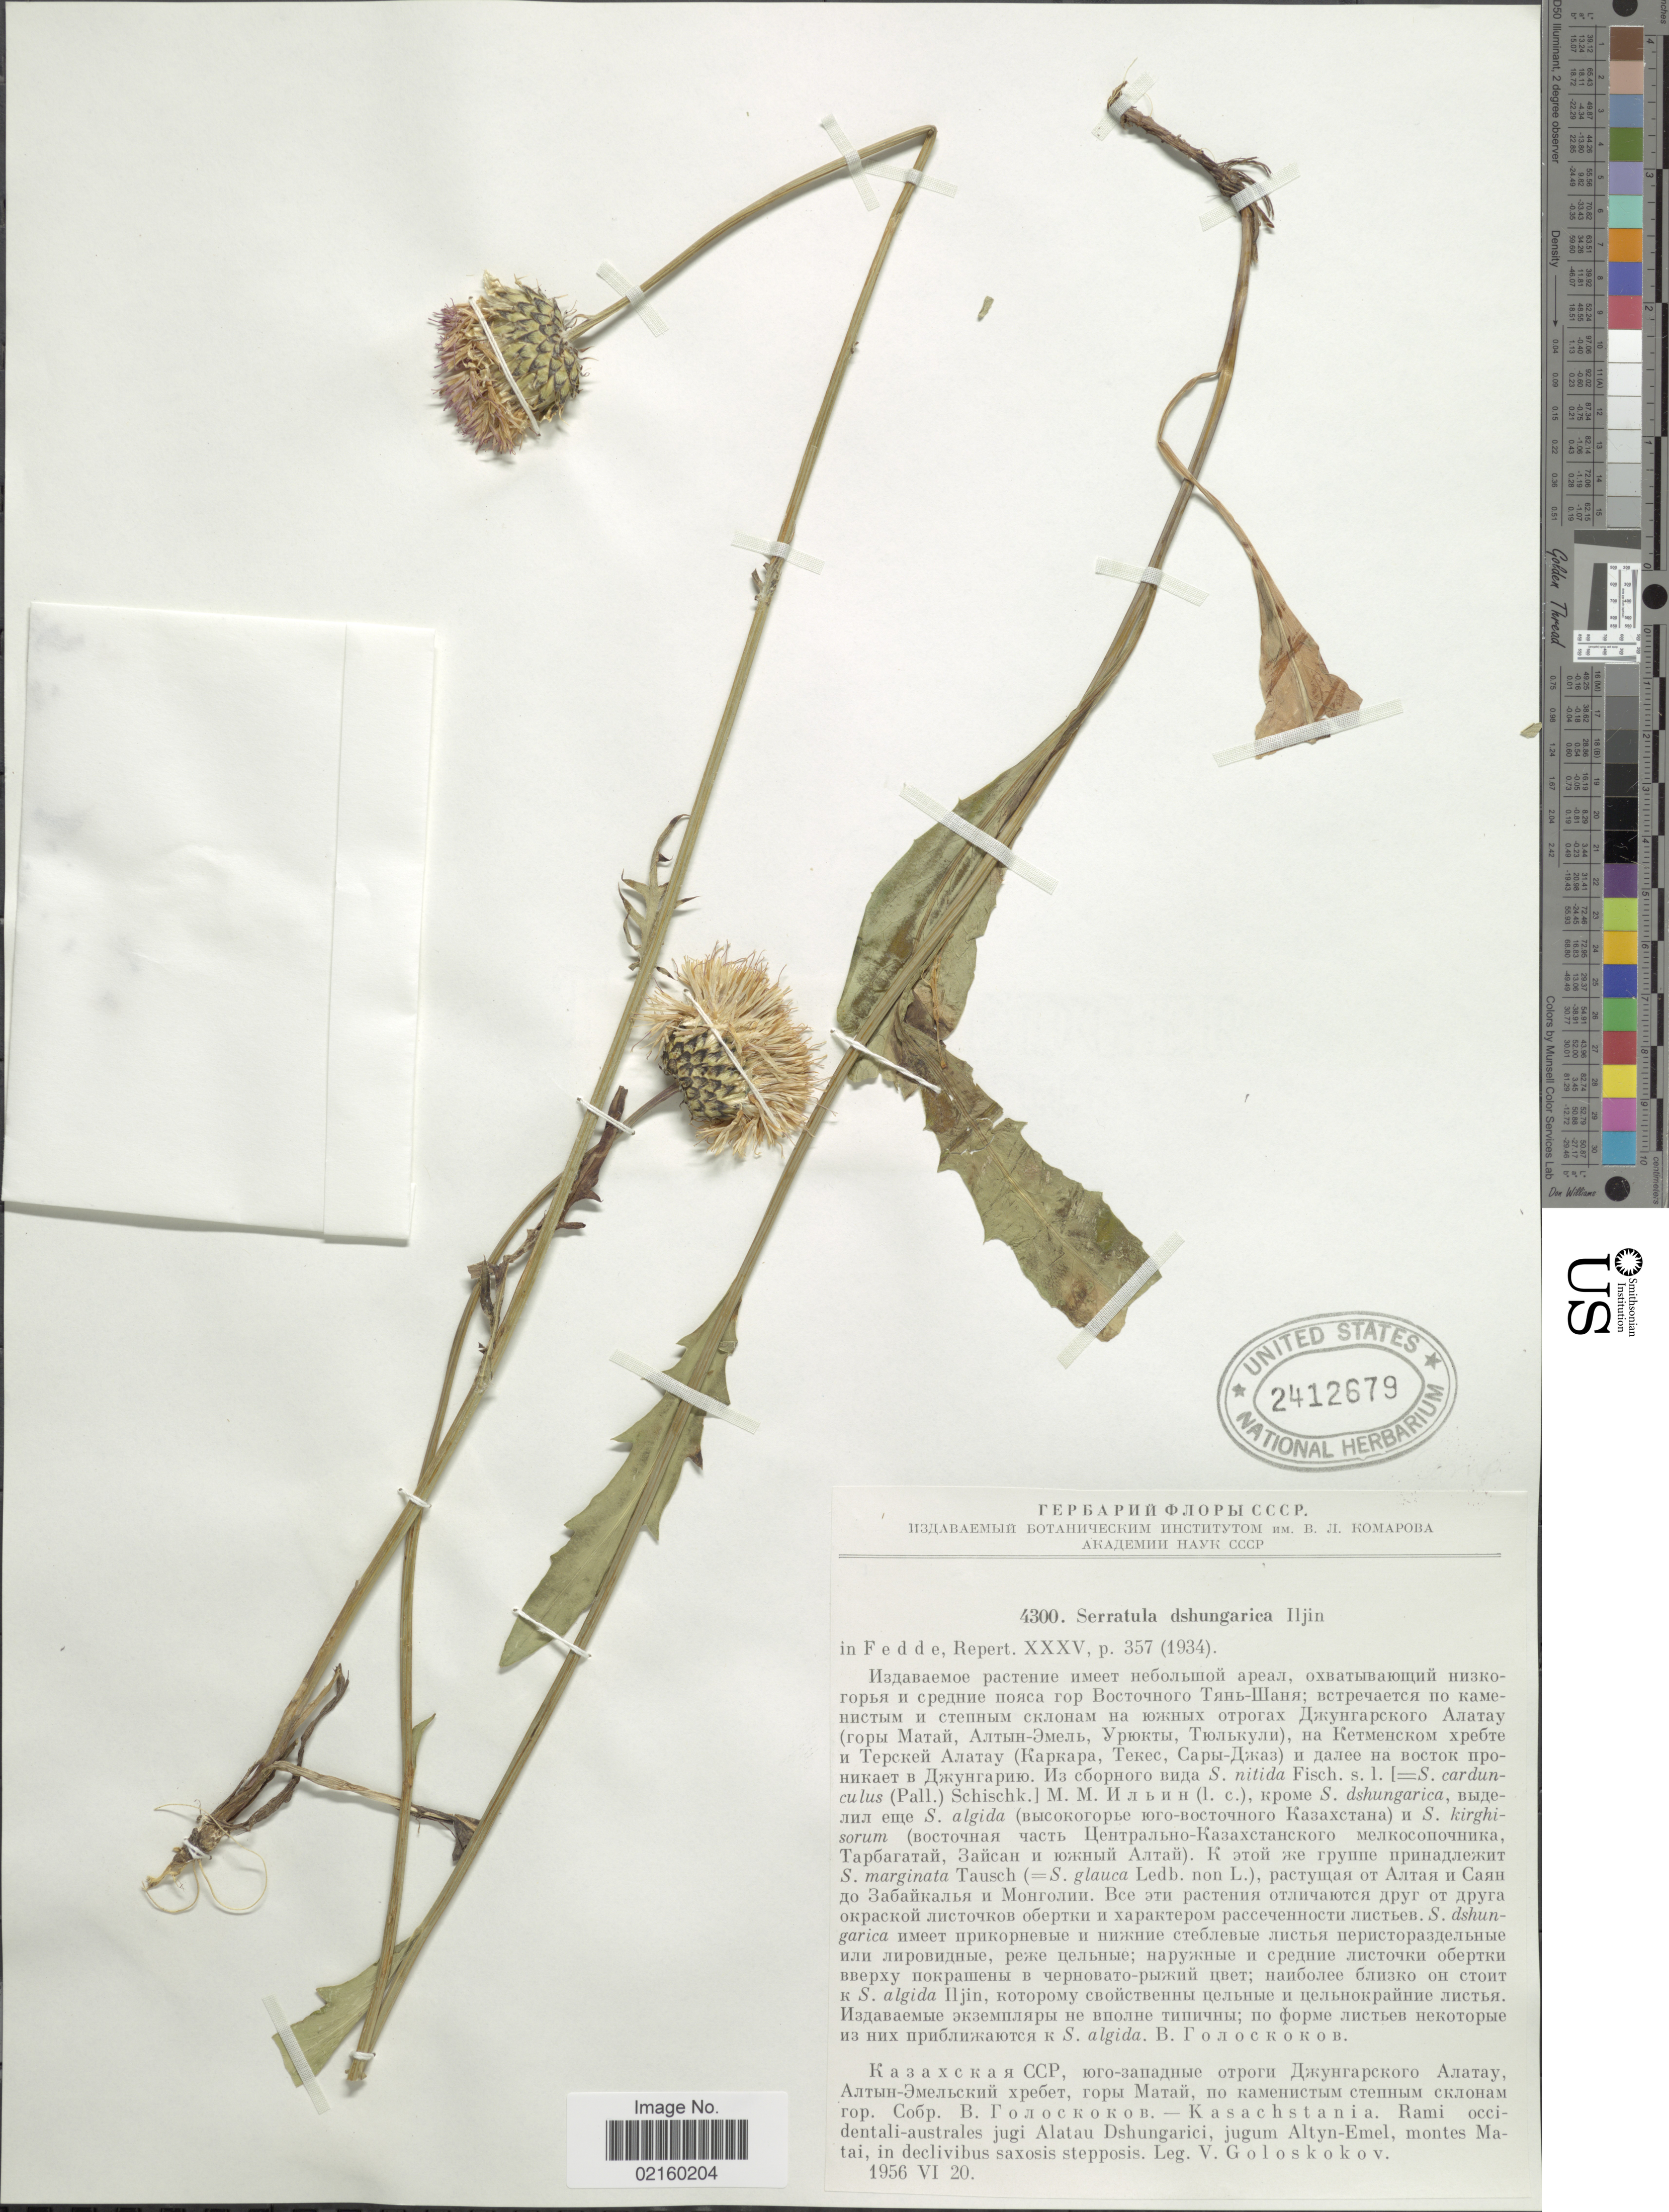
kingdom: Plantae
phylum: Tracheophyta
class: Magnoliopsida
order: Asterales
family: Asteraceae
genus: Serratula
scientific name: Serratula dshungarica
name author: Iljin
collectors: V. P. Goloskokov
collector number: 4300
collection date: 1956-06-20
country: Kazakhstan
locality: Kasachstania, Rami occidentali-australes jugi Alatau Dshungarici, jugum Altyn-Emel, montes Matai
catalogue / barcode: US 2412679